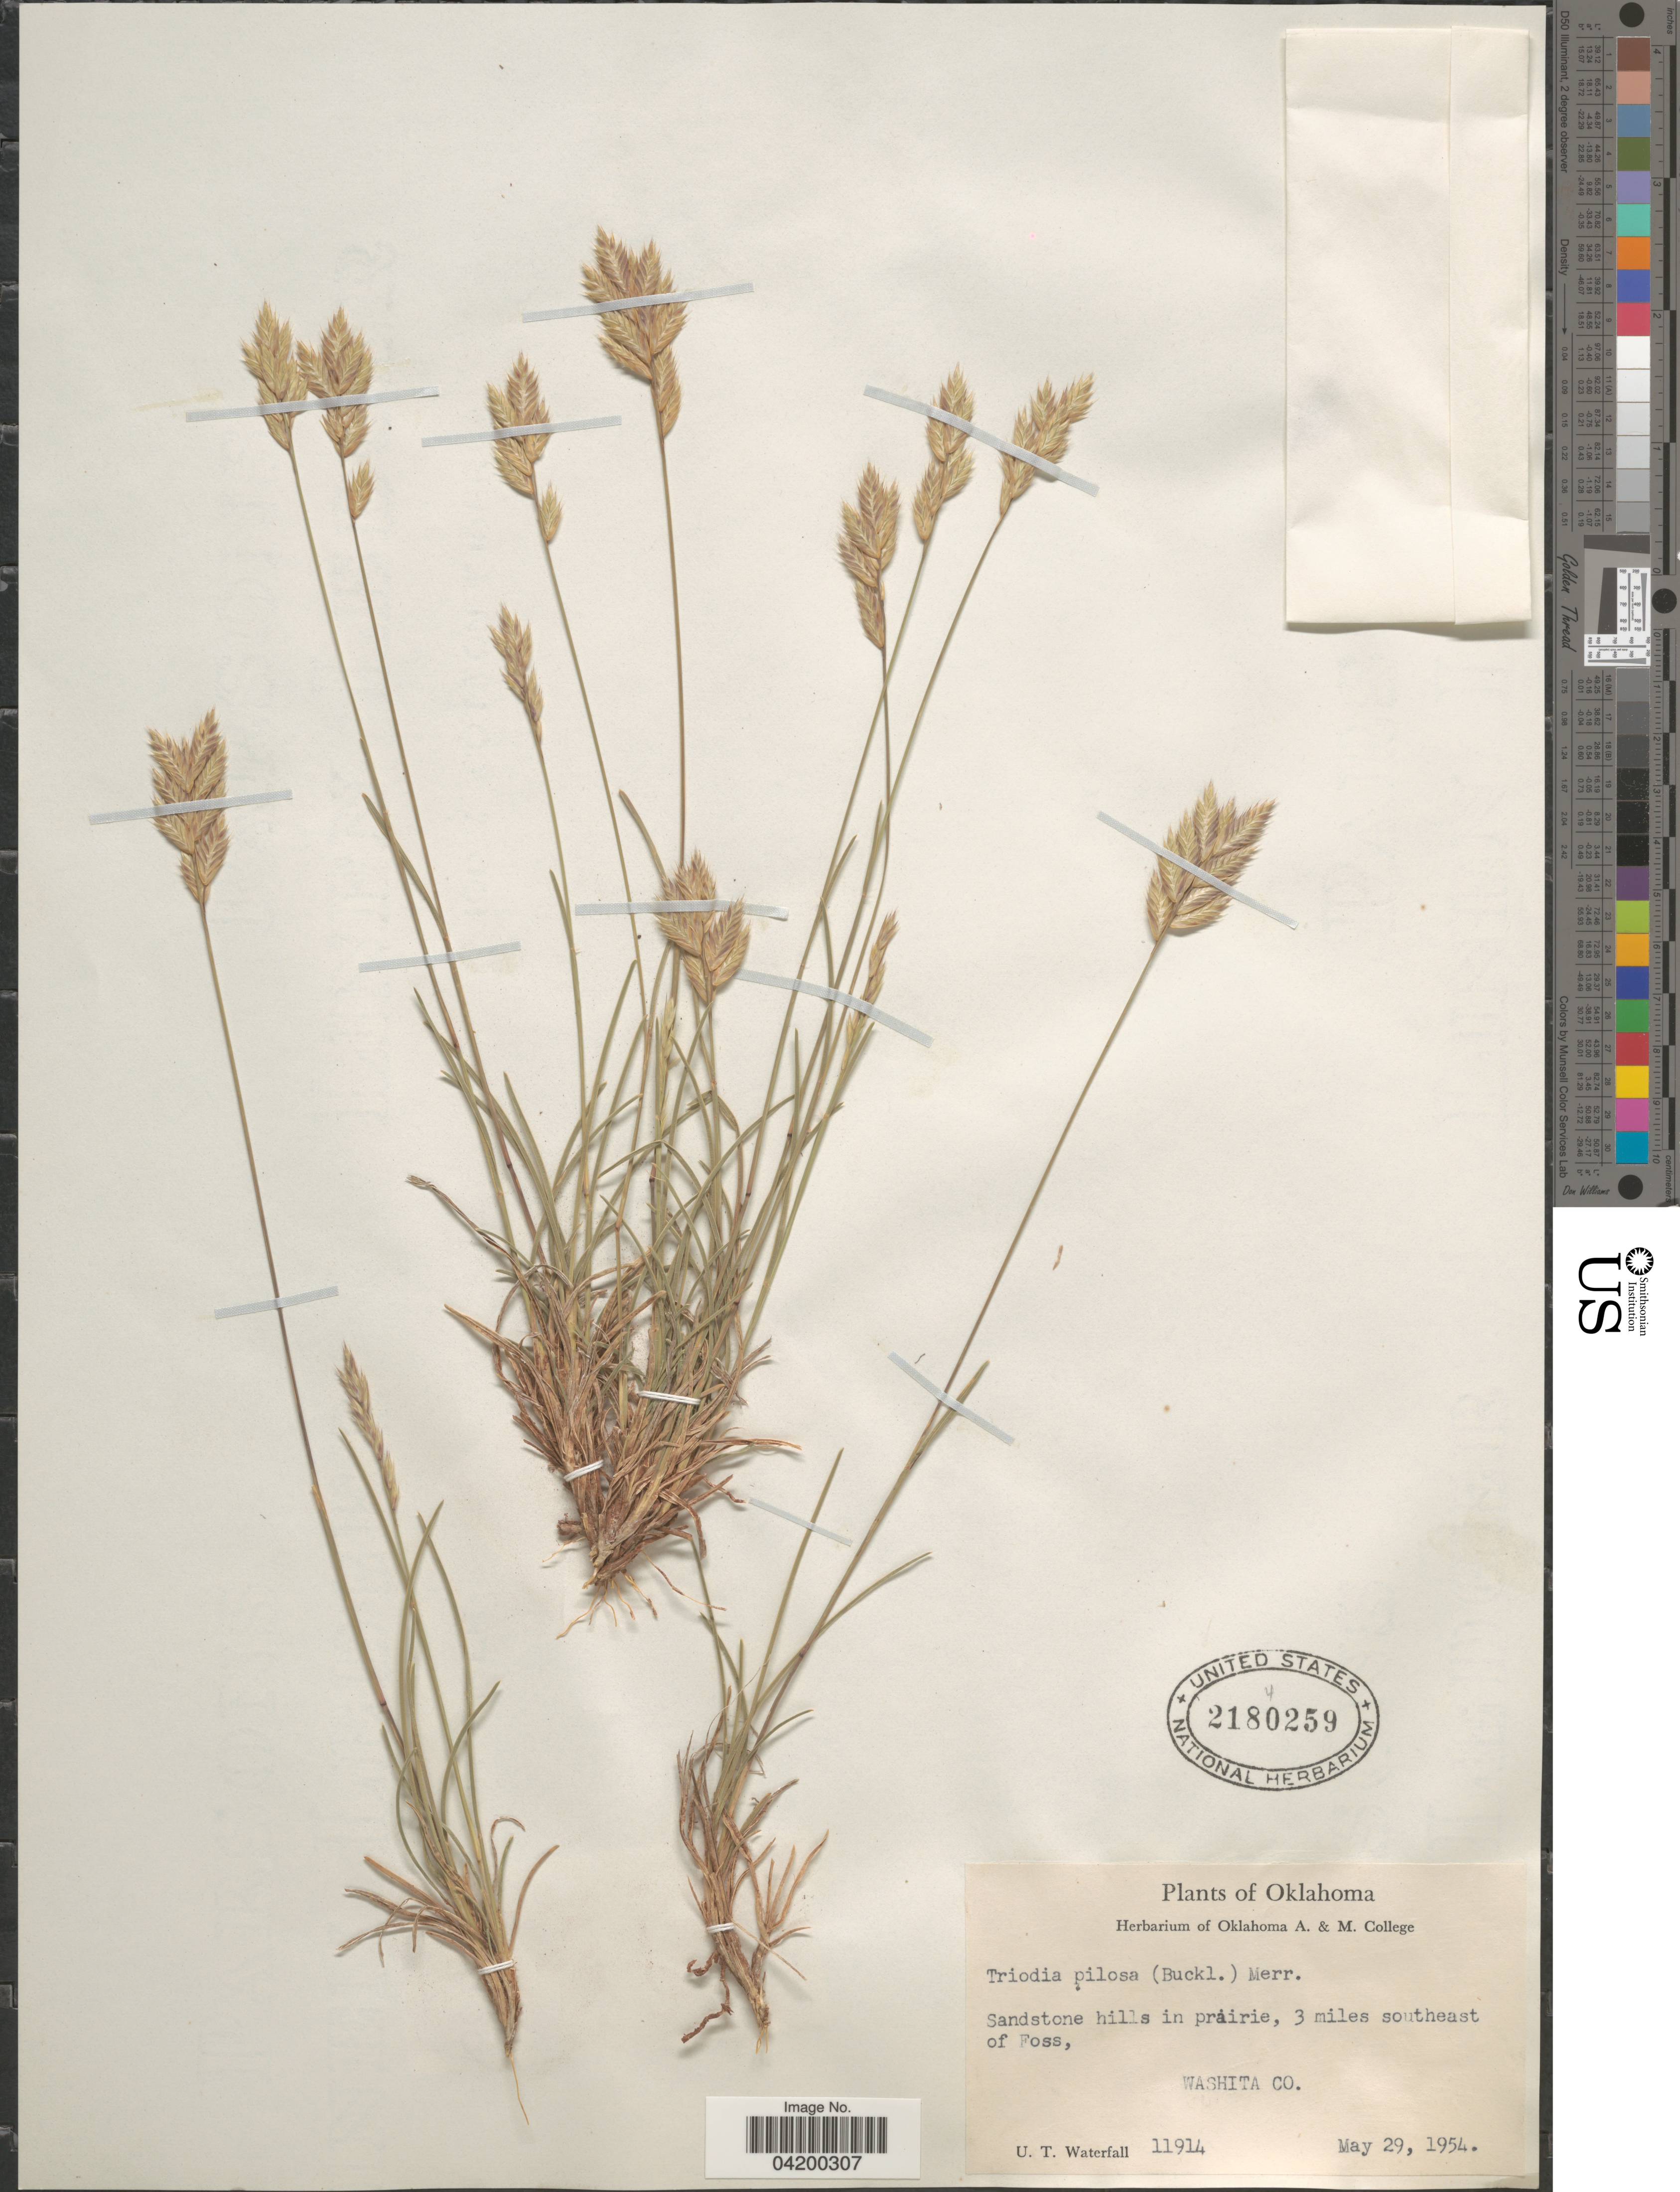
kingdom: Plantae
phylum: Tracheophyta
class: Liliopsida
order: Poales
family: Poaceae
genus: Erioneuron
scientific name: Erioneuron pilosum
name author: (Buckley) Nash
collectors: U. T. Waterfall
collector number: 11914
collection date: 1954-05-29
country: United States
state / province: Oklahoma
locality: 3 miles southeast of Foss, Washita Co.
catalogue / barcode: US 2180259